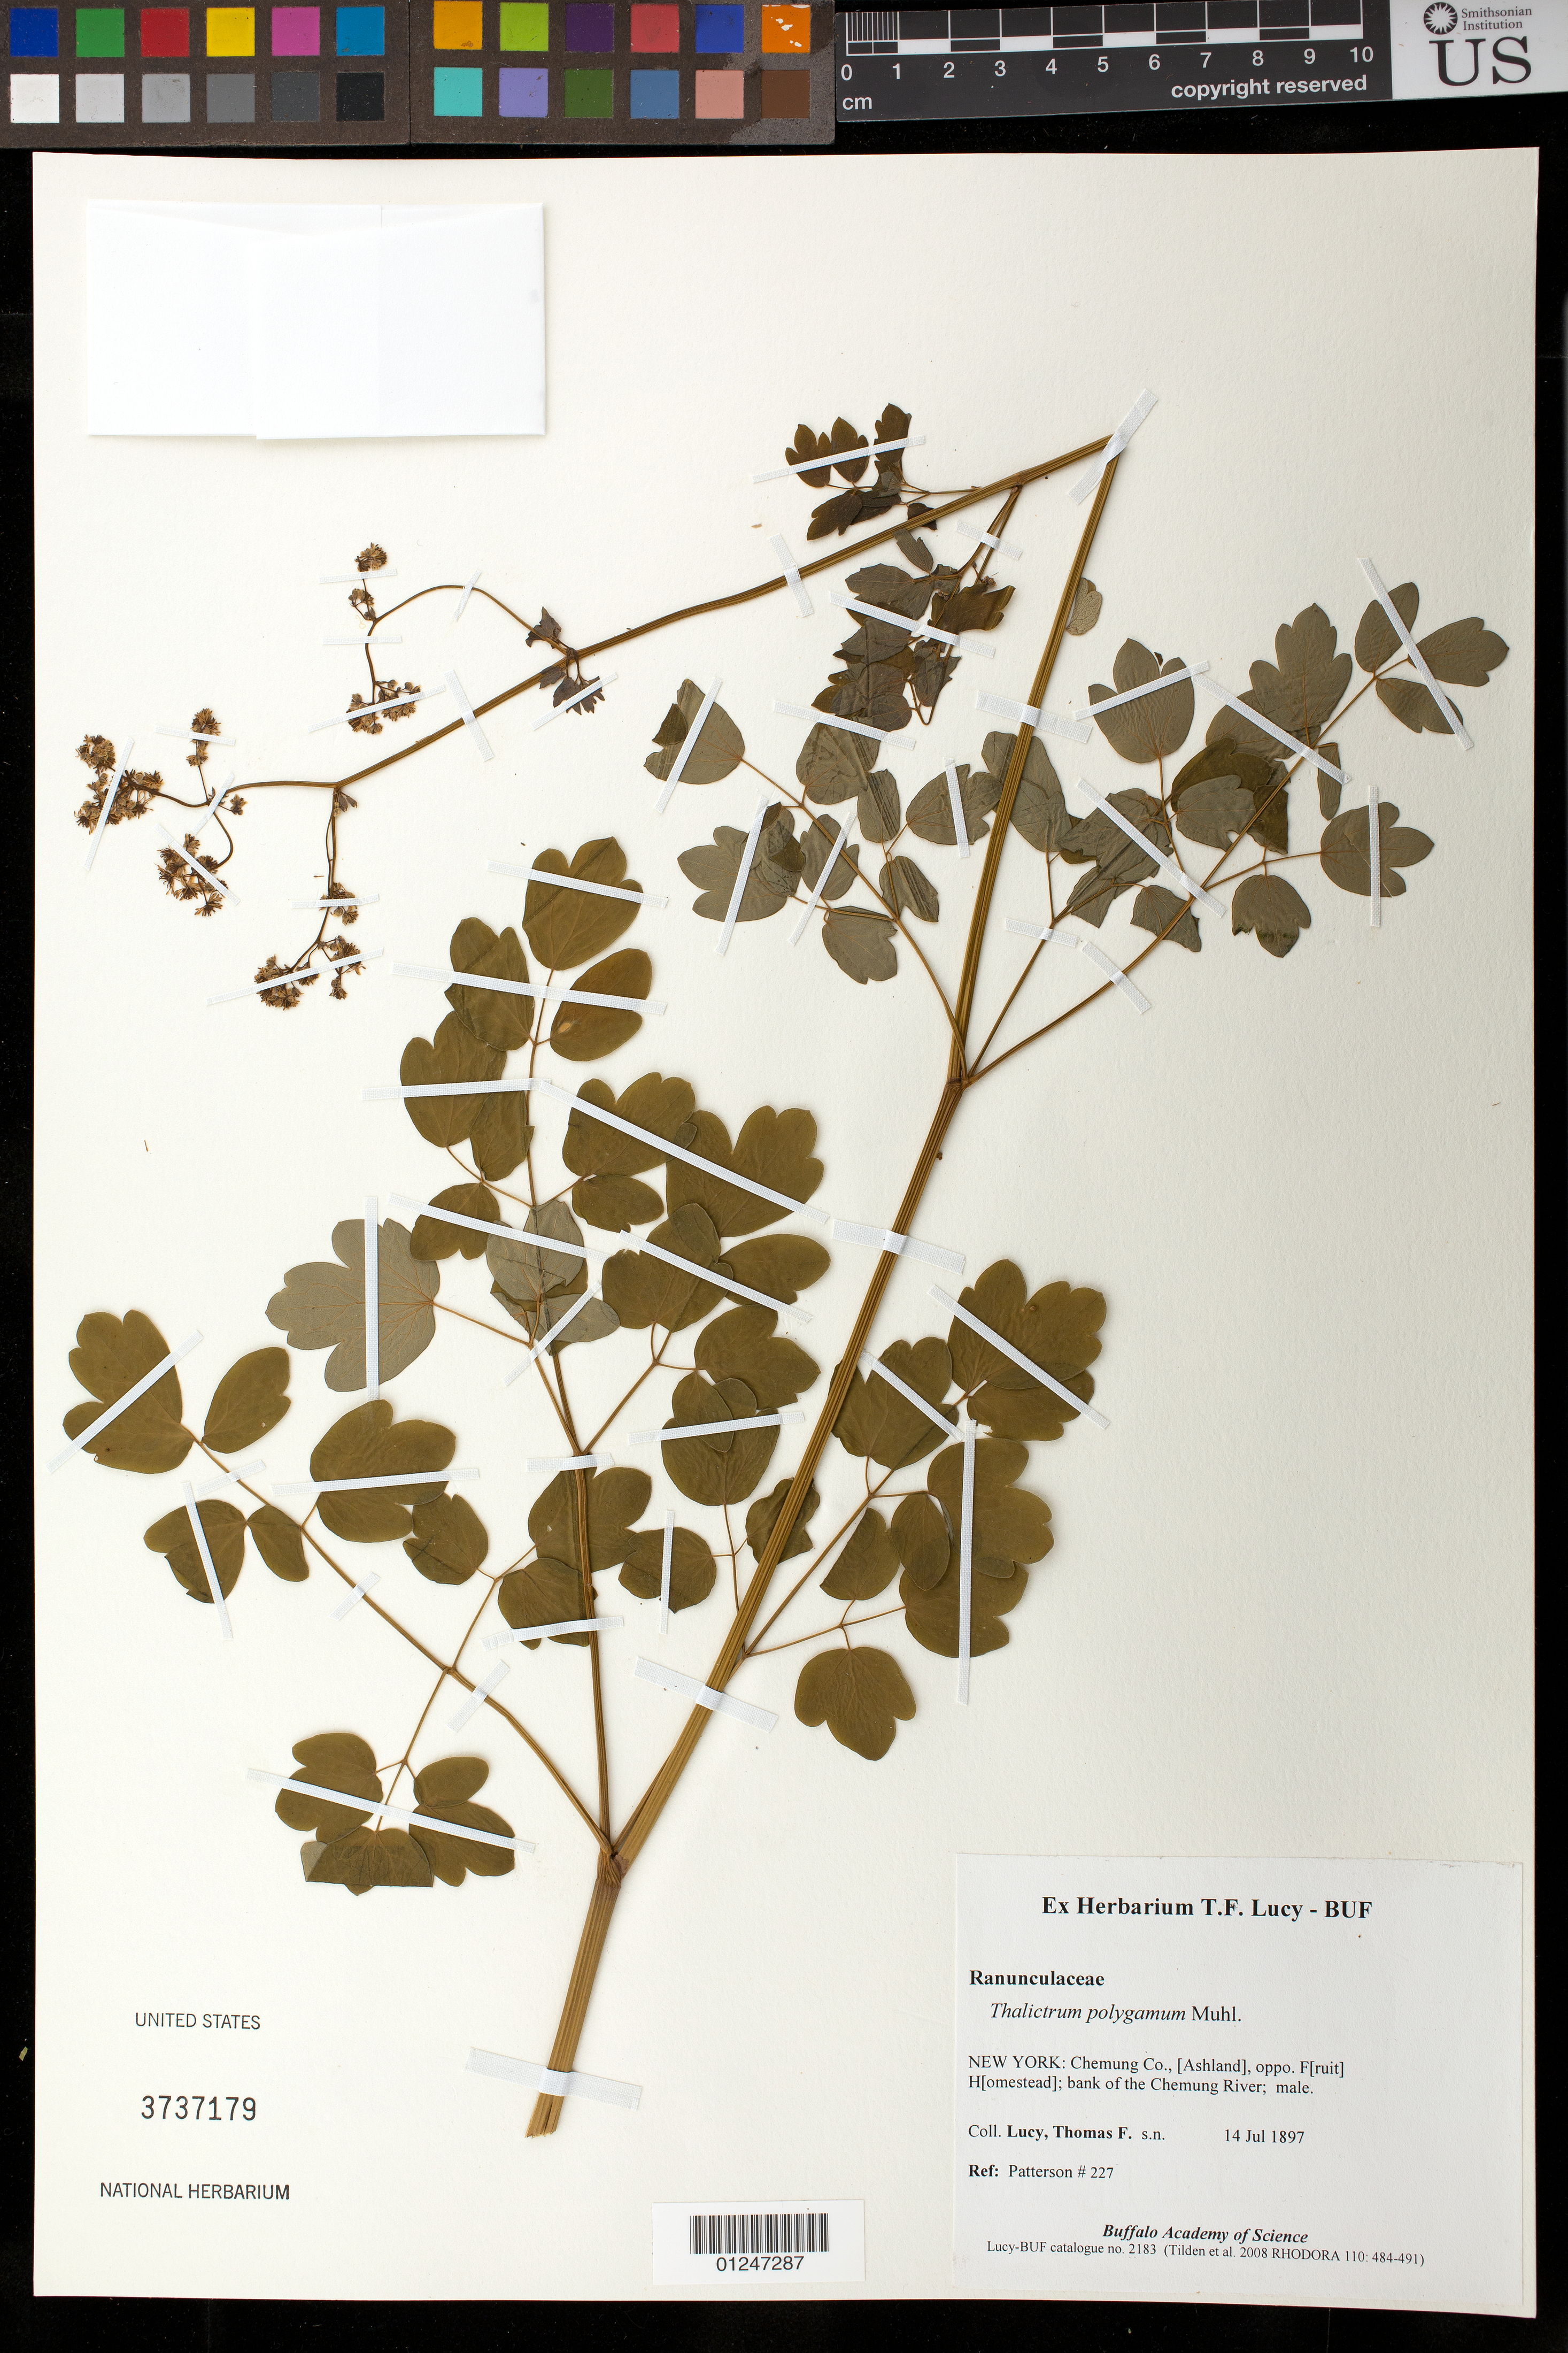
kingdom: Plantae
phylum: Tracheophyta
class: Magnoliopsida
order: Ranunculales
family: Ranunculaceae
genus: Thalictrum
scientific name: Thalictrum polygamum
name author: Muhl. ex Spreng.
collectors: T. Lucy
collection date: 1897-07-14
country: United States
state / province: New York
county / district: Chemung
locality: Ashland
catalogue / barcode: US 3737179